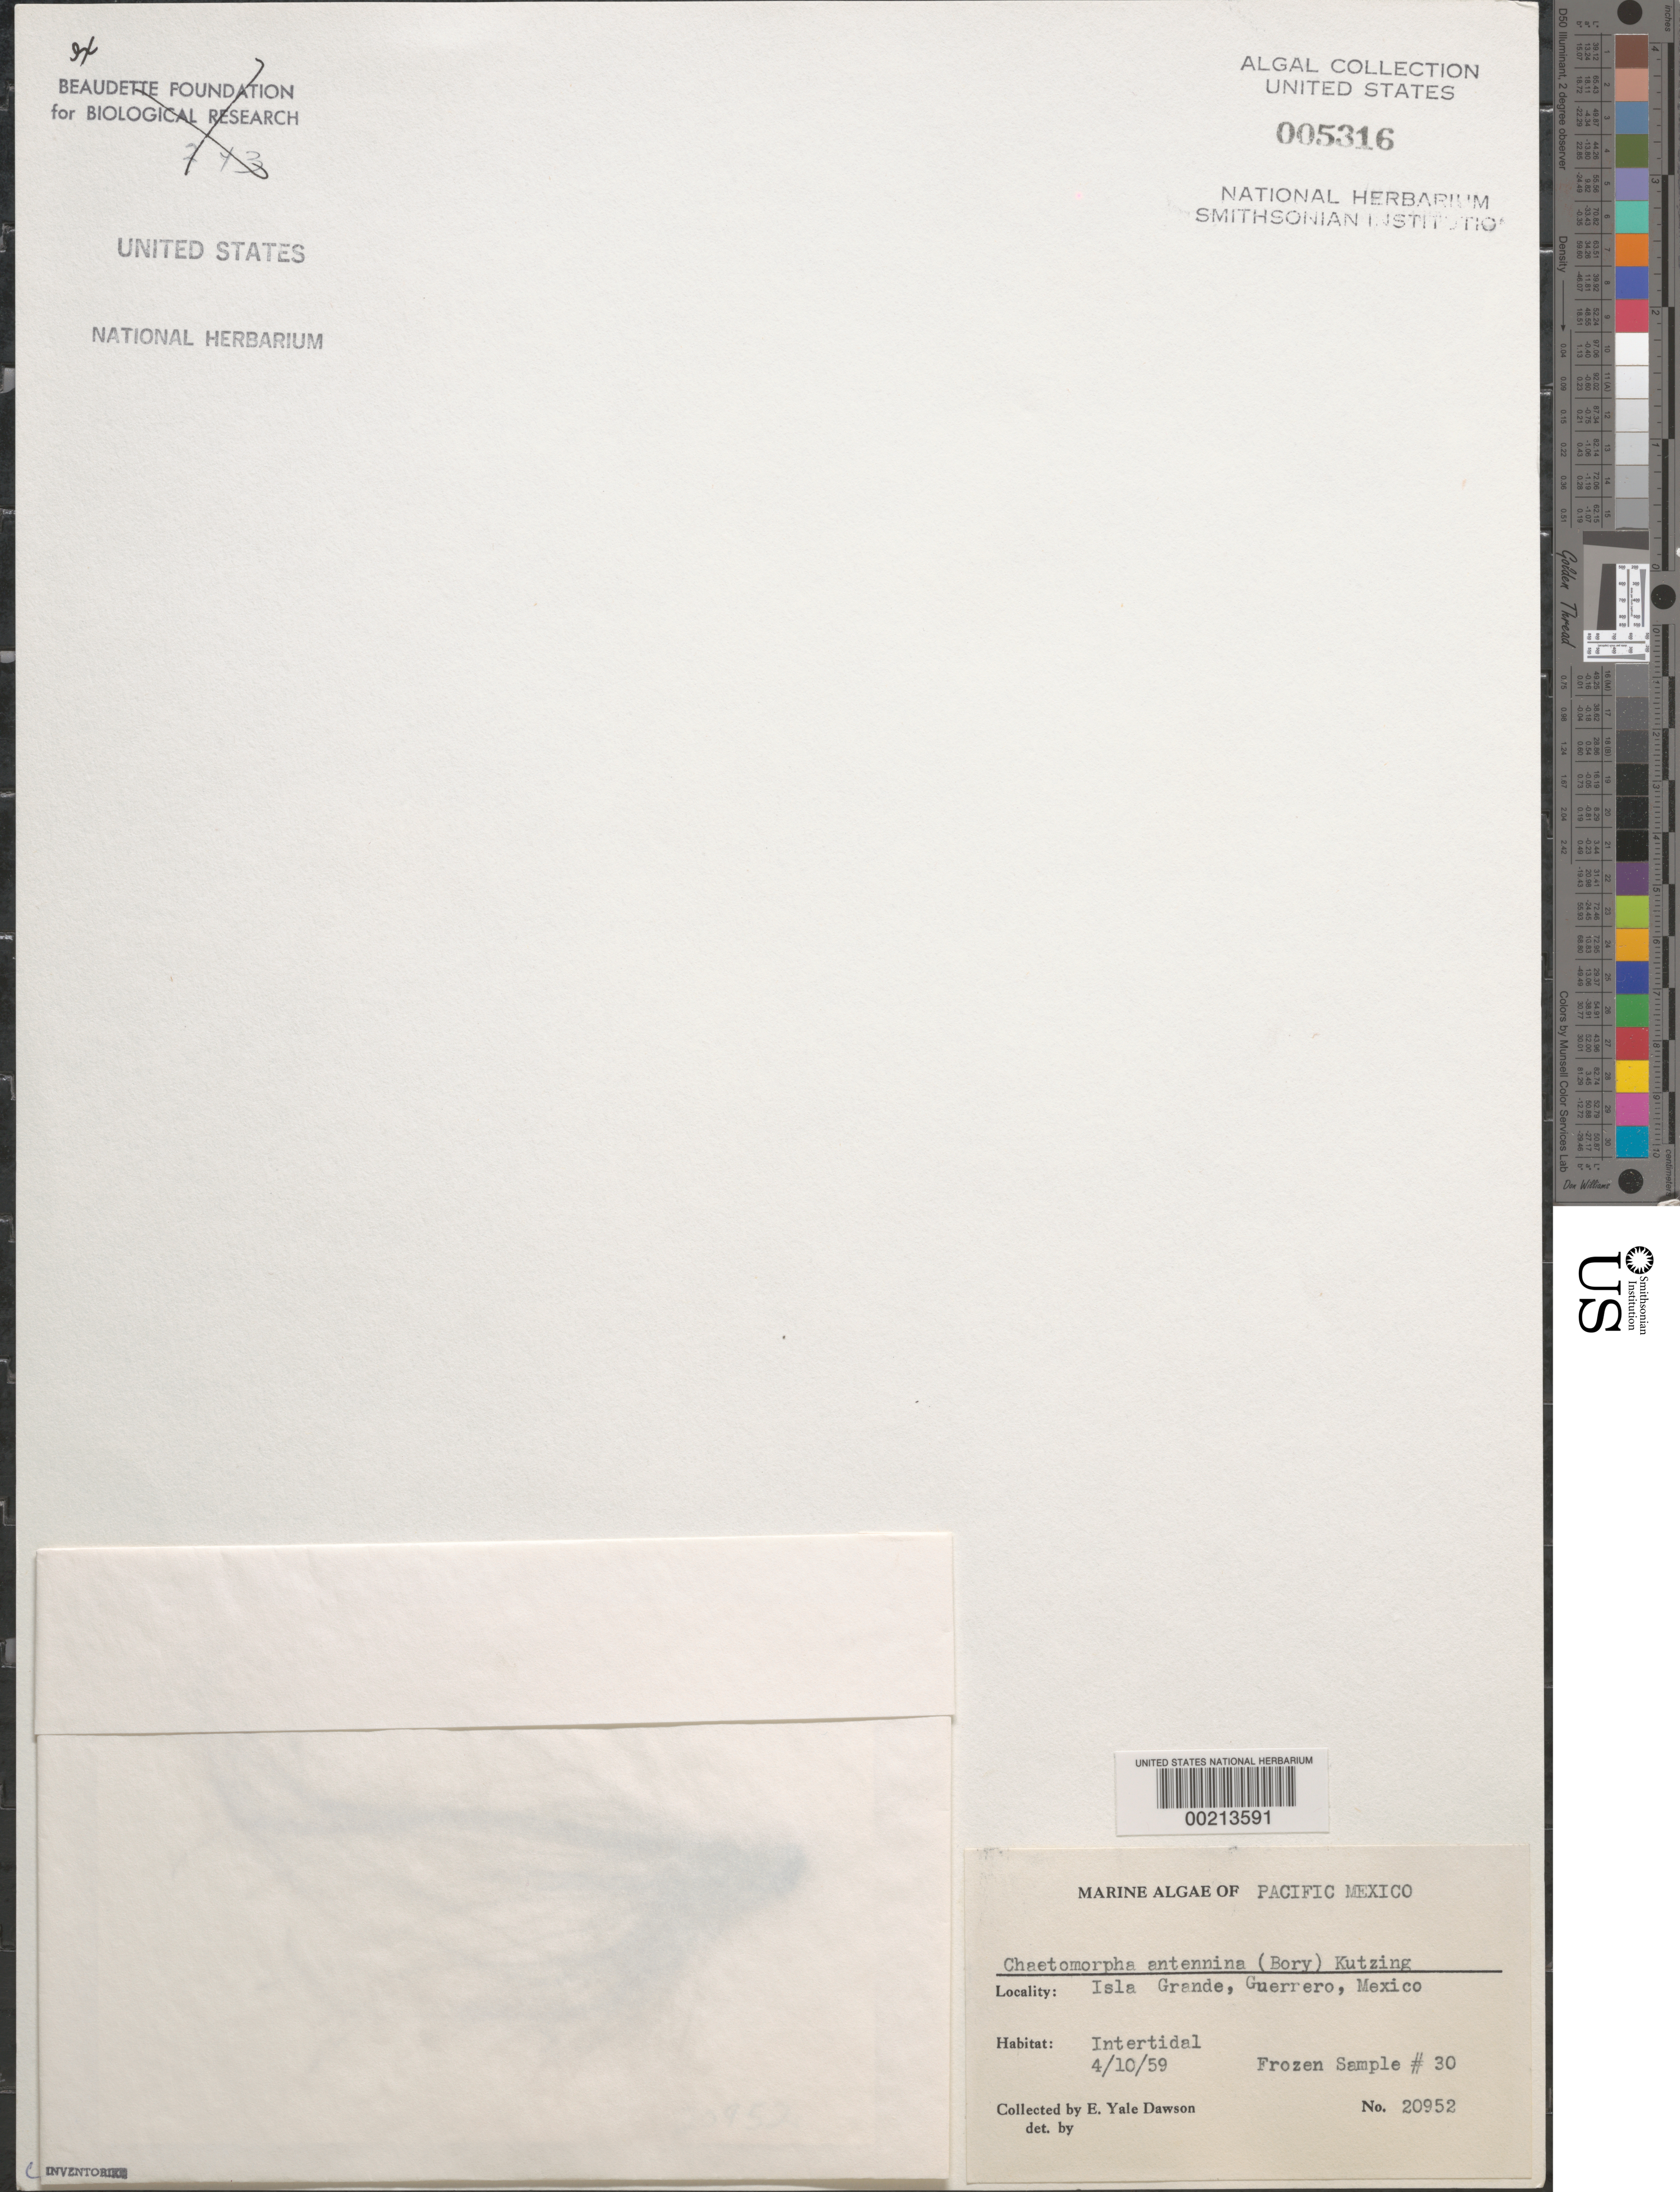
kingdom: Plantae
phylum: Chlorophyta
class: Ulvophyceae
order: Cladophorales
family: Cladophoraceae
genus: Chaetomorpha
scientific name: Chaetomorpha antennina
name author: (Bory) Kütz.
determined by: Dawson, E. Y.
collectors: E. Y. Dawson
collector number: EYD 20952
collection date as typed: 4/10/59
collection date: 1959-04-10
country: Mexico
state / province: Guerrero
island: Isla Grande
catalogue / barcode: US 5316